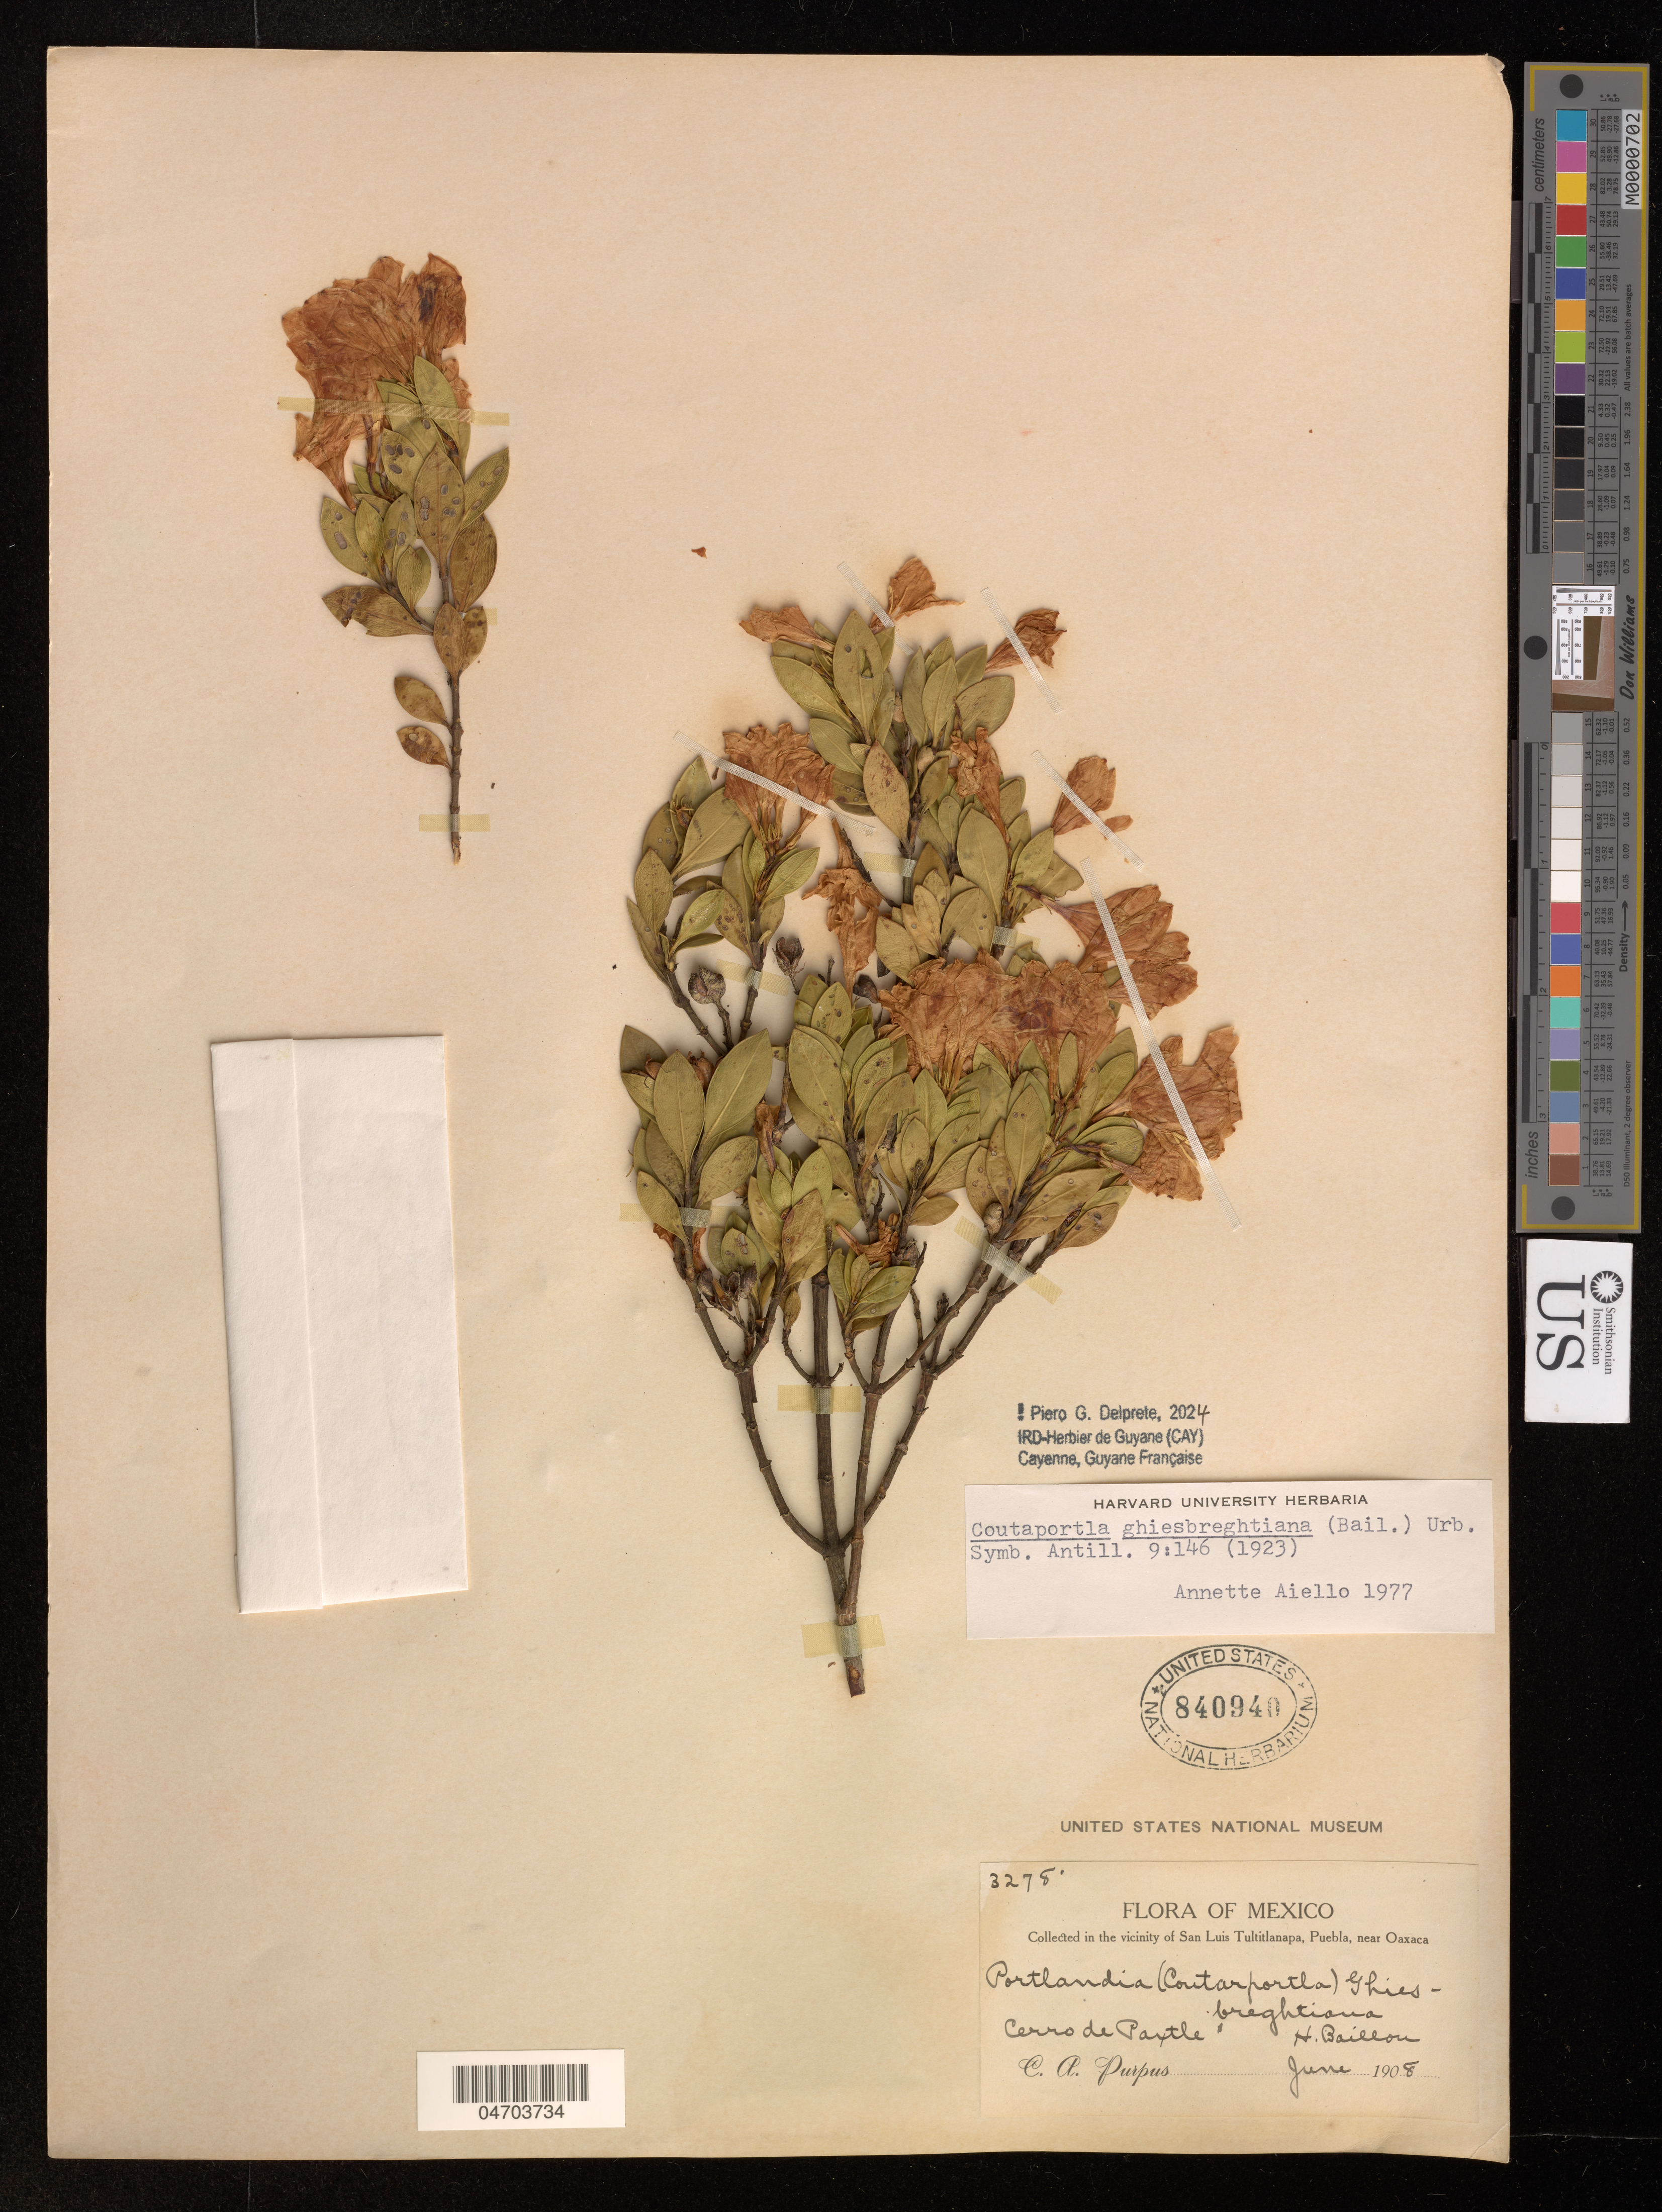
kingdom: Plantae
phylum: Tracheophyta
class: Magnoliopsida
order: Gentianales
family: Rubiaceae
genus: Coutaportla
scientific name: Coutaportla ghiesbreghtiana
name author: (Baill.) Urb.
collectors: C. Purpus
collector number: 3278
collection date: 1908-06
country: Mexico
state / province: Puebla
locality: In the vicinity of San Luis Tultitlanapa, near Oaxaca. Cerro de Paxtle.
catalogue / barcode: US 840940